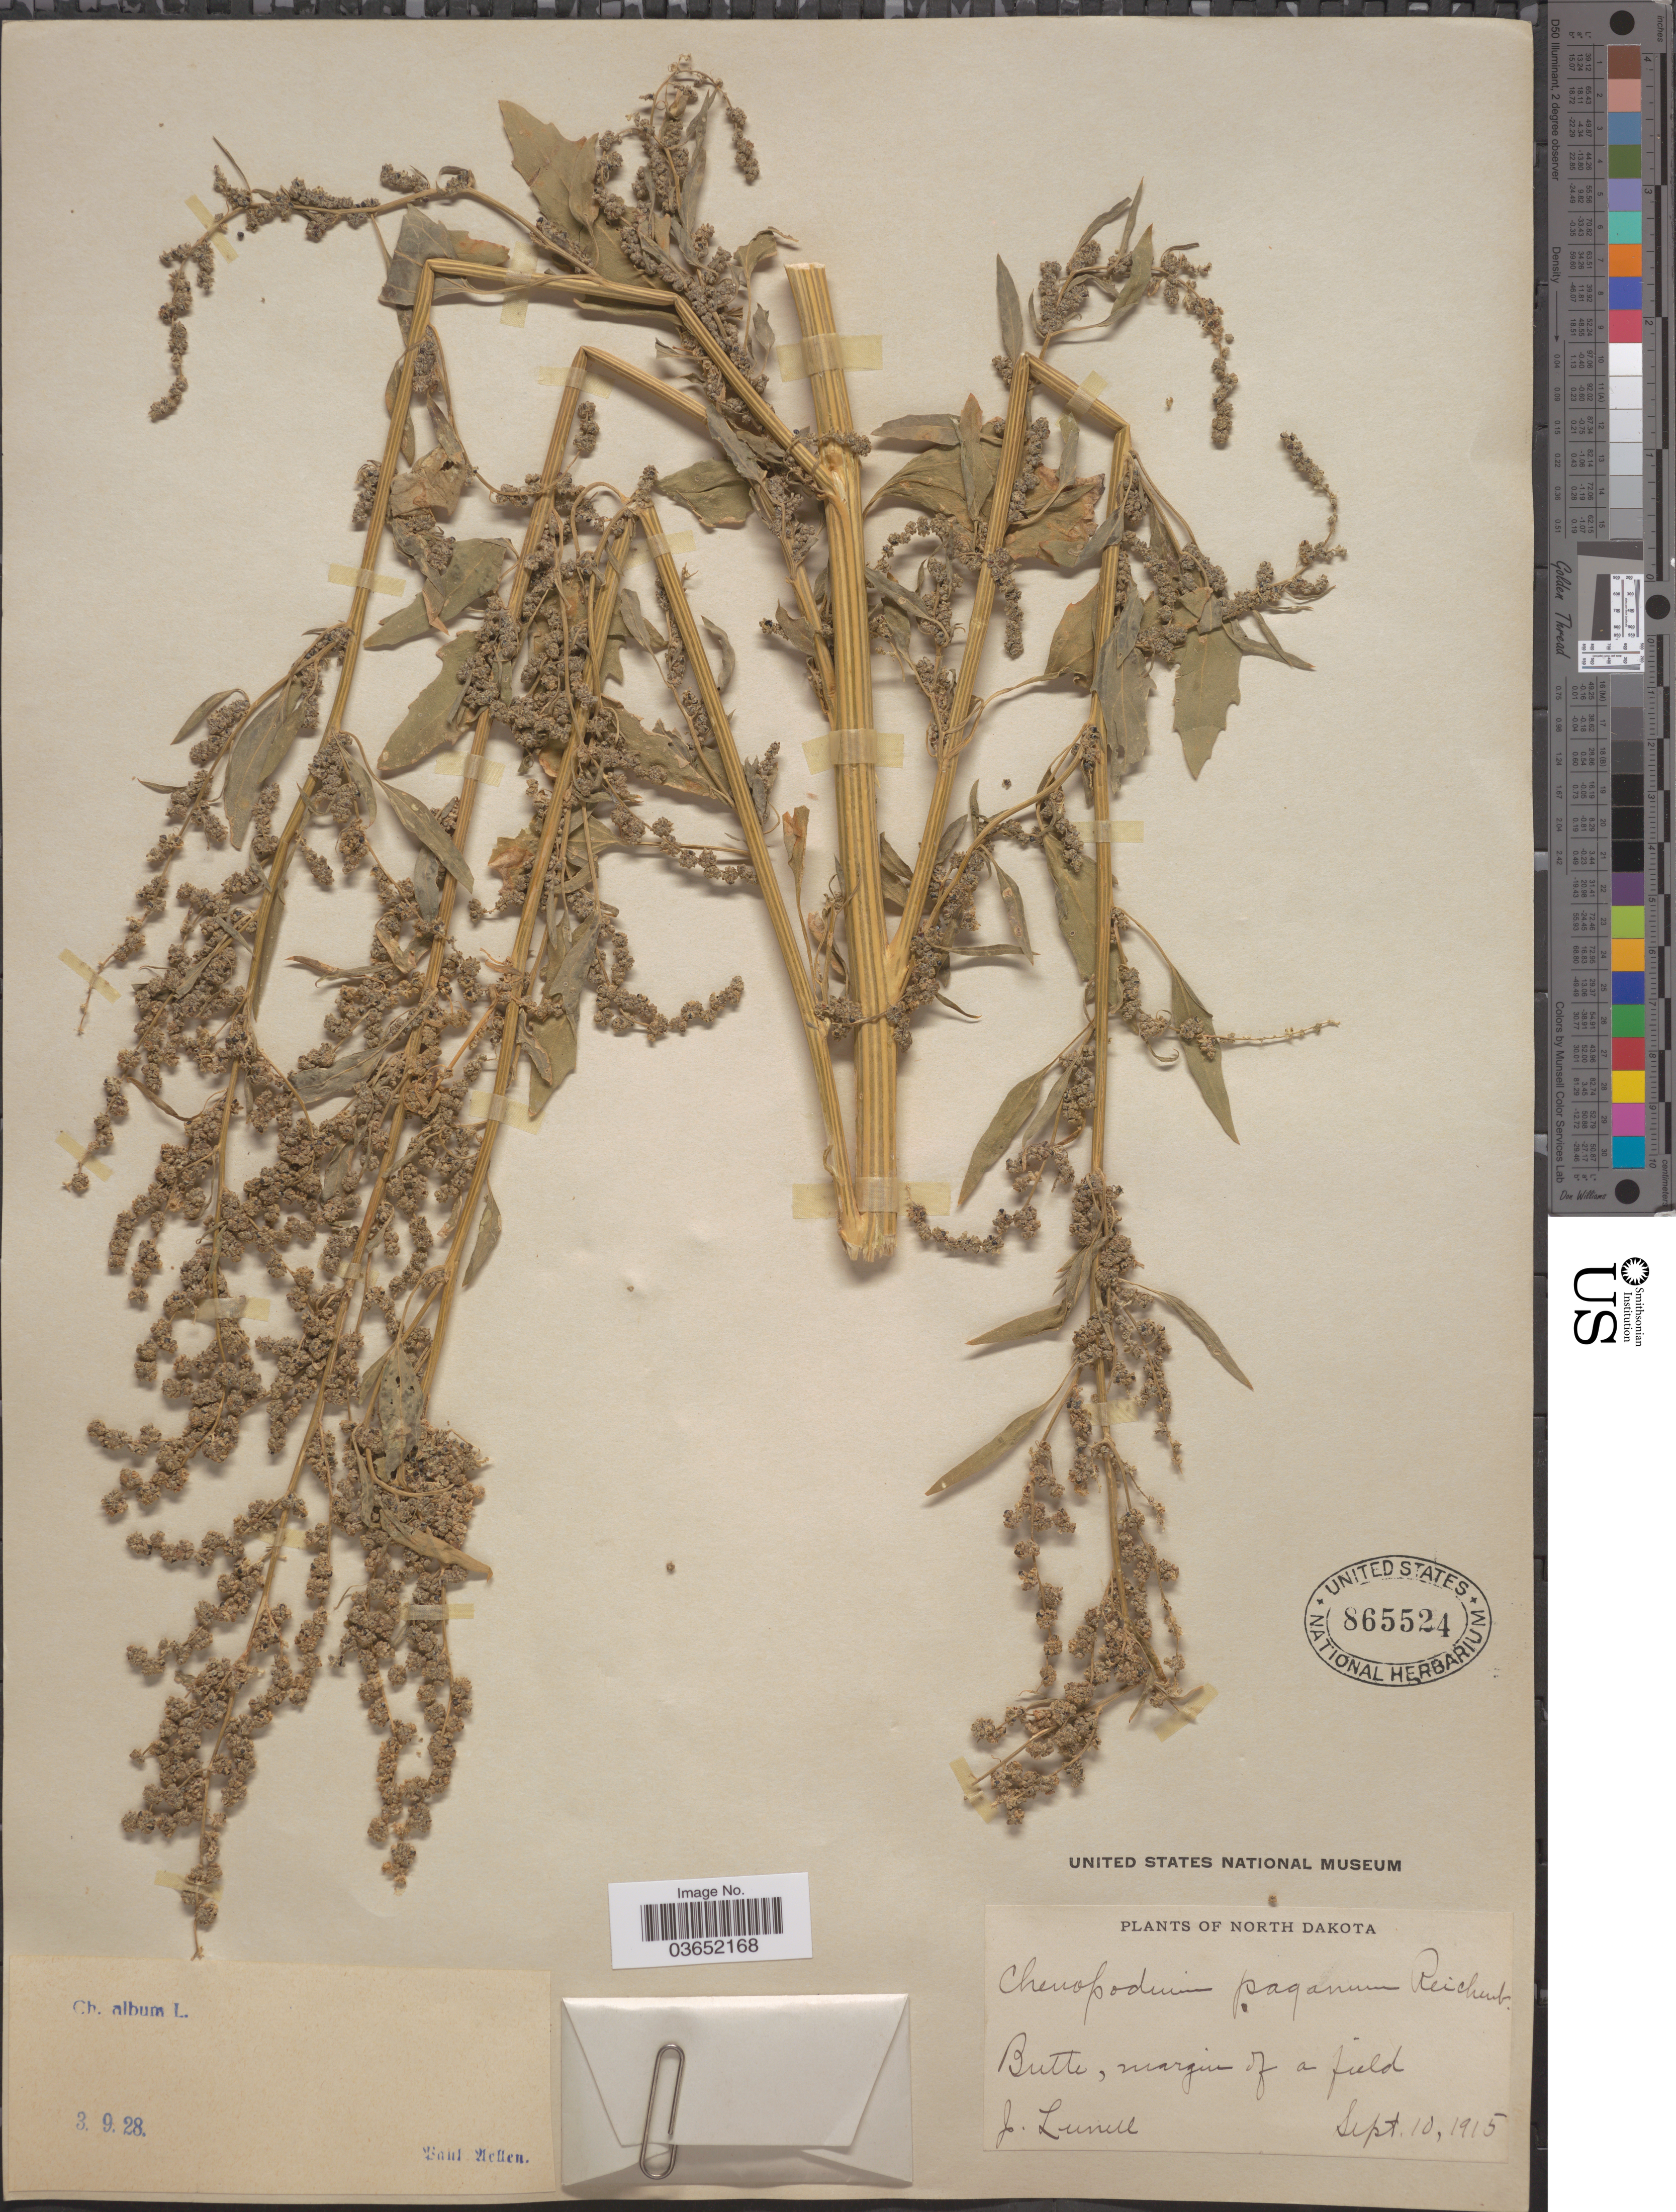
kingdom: Plantae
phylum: Tracheophyta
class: Magnoliopsida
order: Caryophyllales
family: Amaranthaceae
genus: Chenopodium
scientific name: Chenopodium album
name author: L.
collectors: J. Lunell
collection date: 1915-09-10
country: United States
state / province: North Dakota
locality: Butte, margin of a field.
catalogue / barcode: US 865524